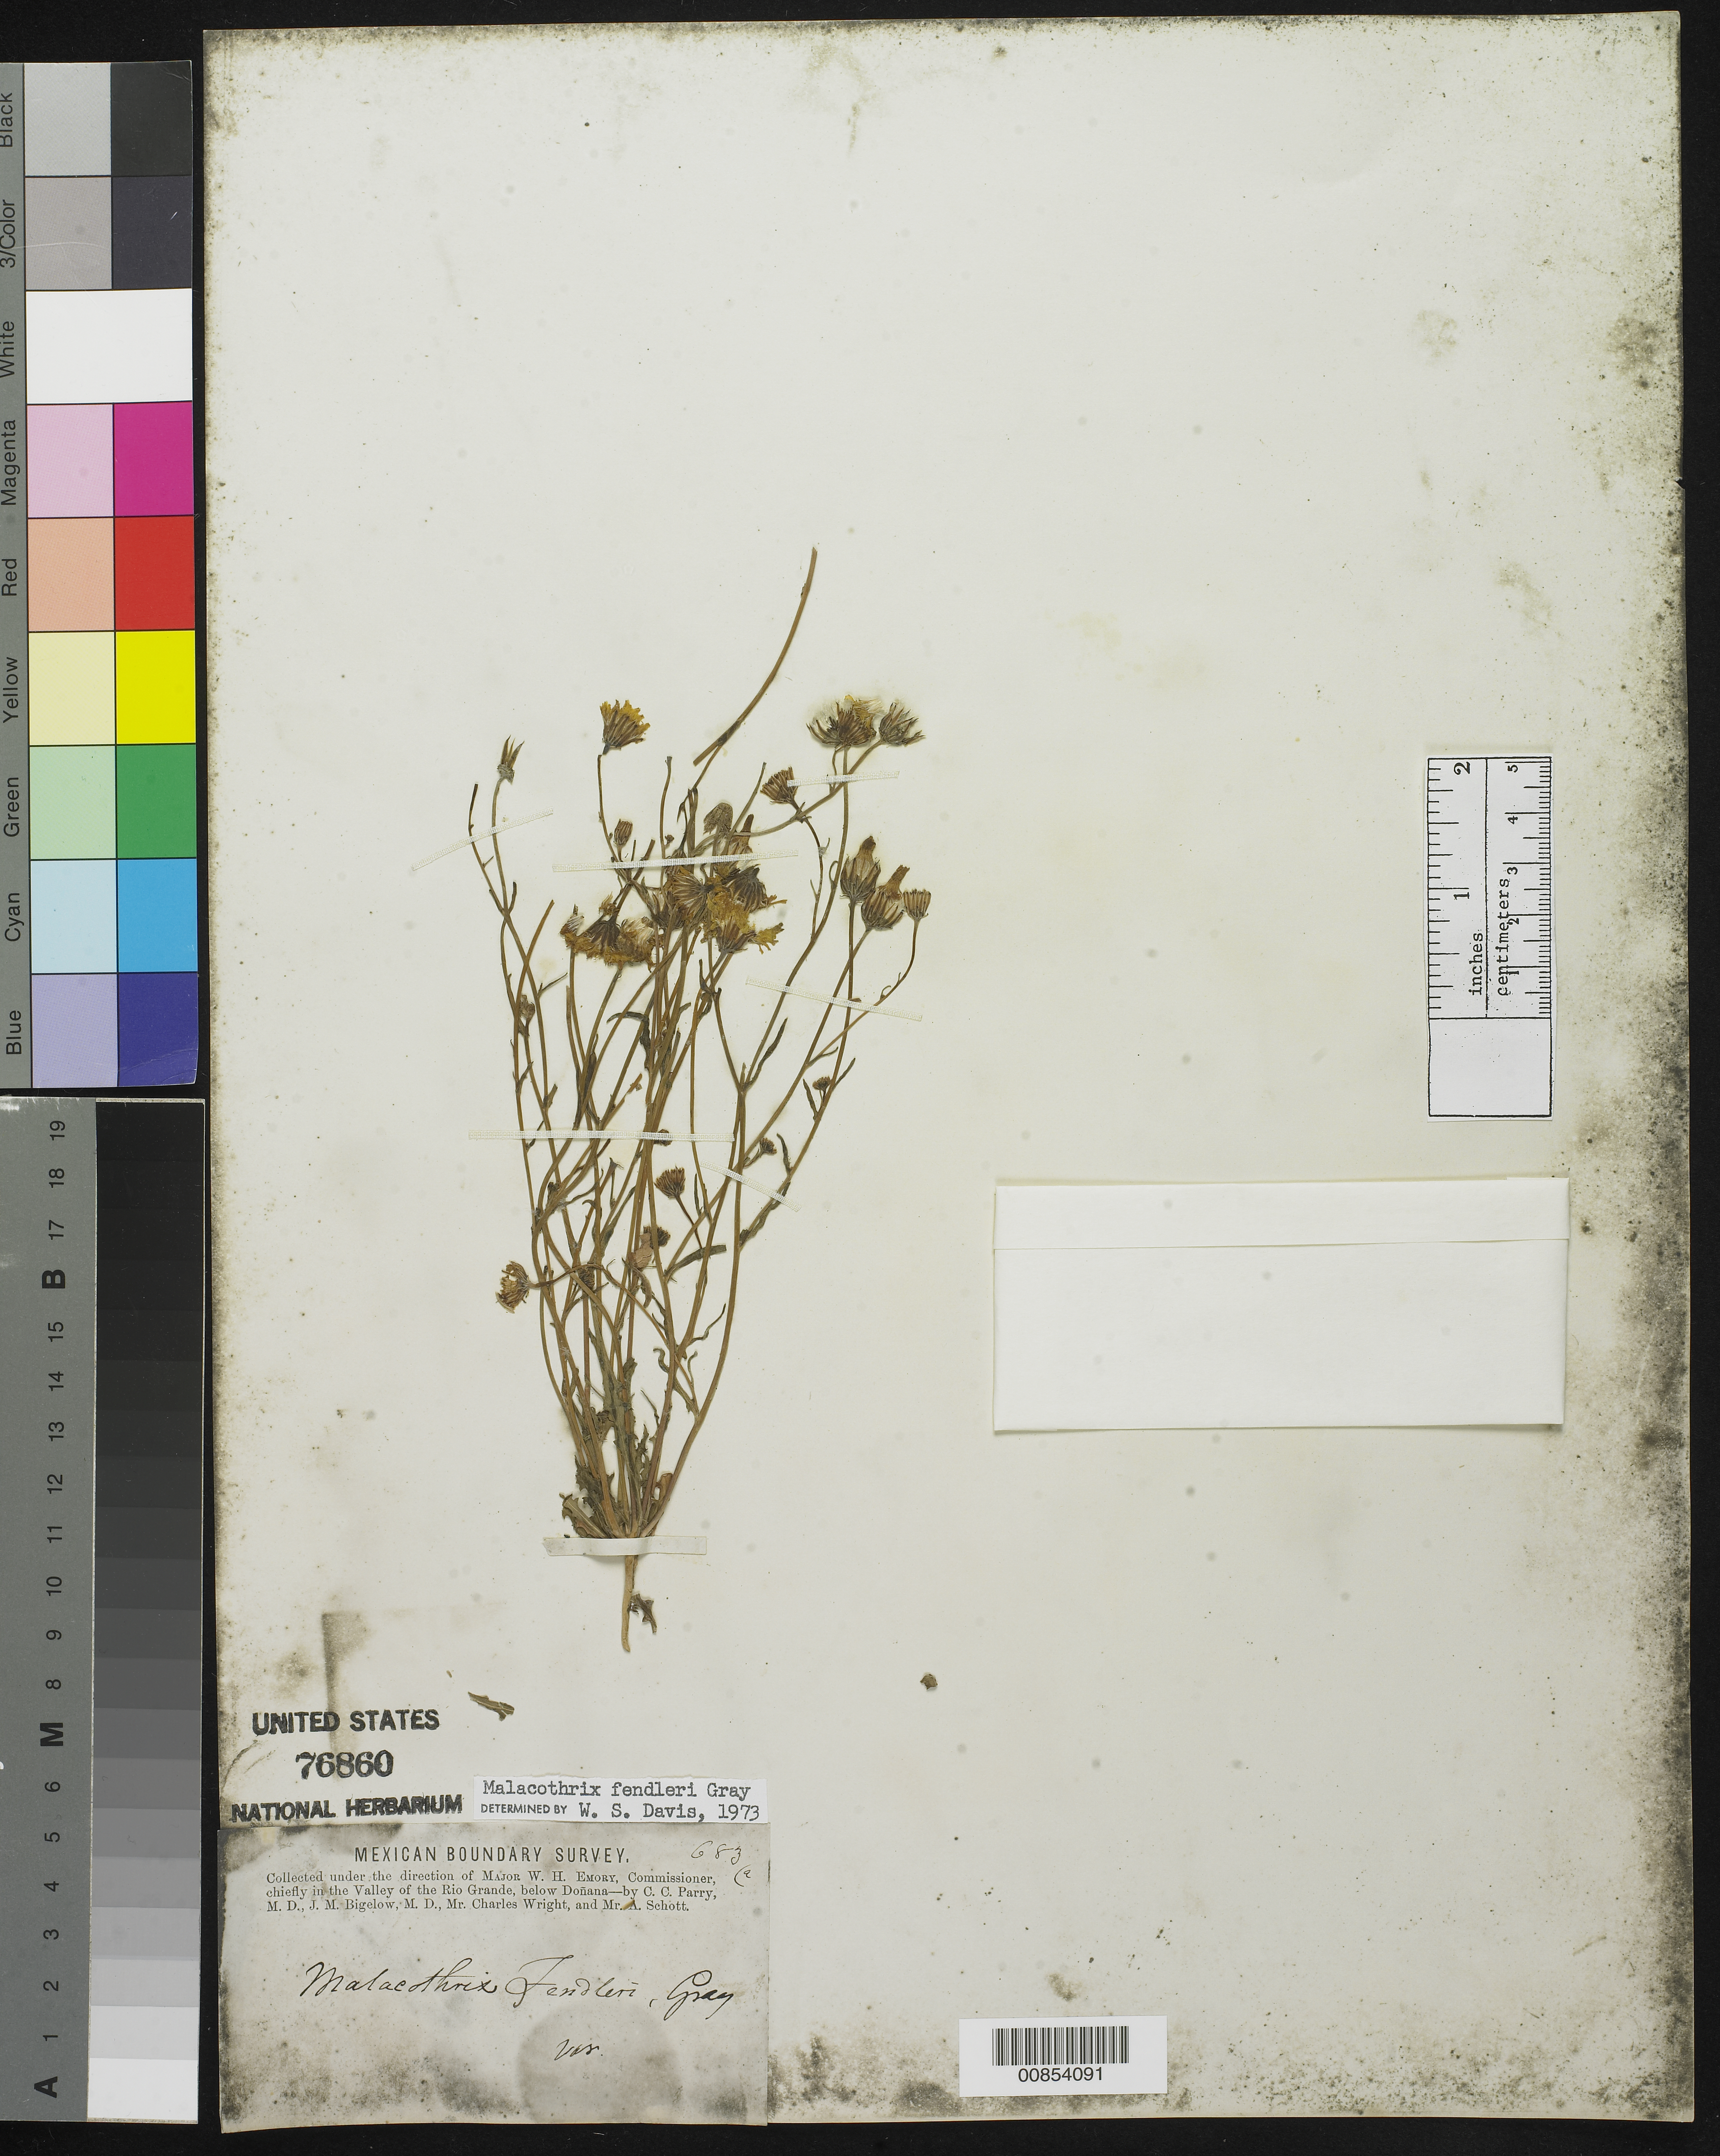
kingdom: Plantae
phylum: Tracheophyta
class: Magnoliopsida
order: Asterales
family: Asteraceae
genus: Malacothrix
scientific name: Malacothrix fendleri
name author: A. Gray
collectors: C. C. Parry, J. M. Bigelow, C. Wright & A. C. V. Schott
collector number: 683a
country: United States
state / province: New Mexico / Texas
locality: Valley of the Rio Grande, below Doñana.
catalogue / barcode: US 76860